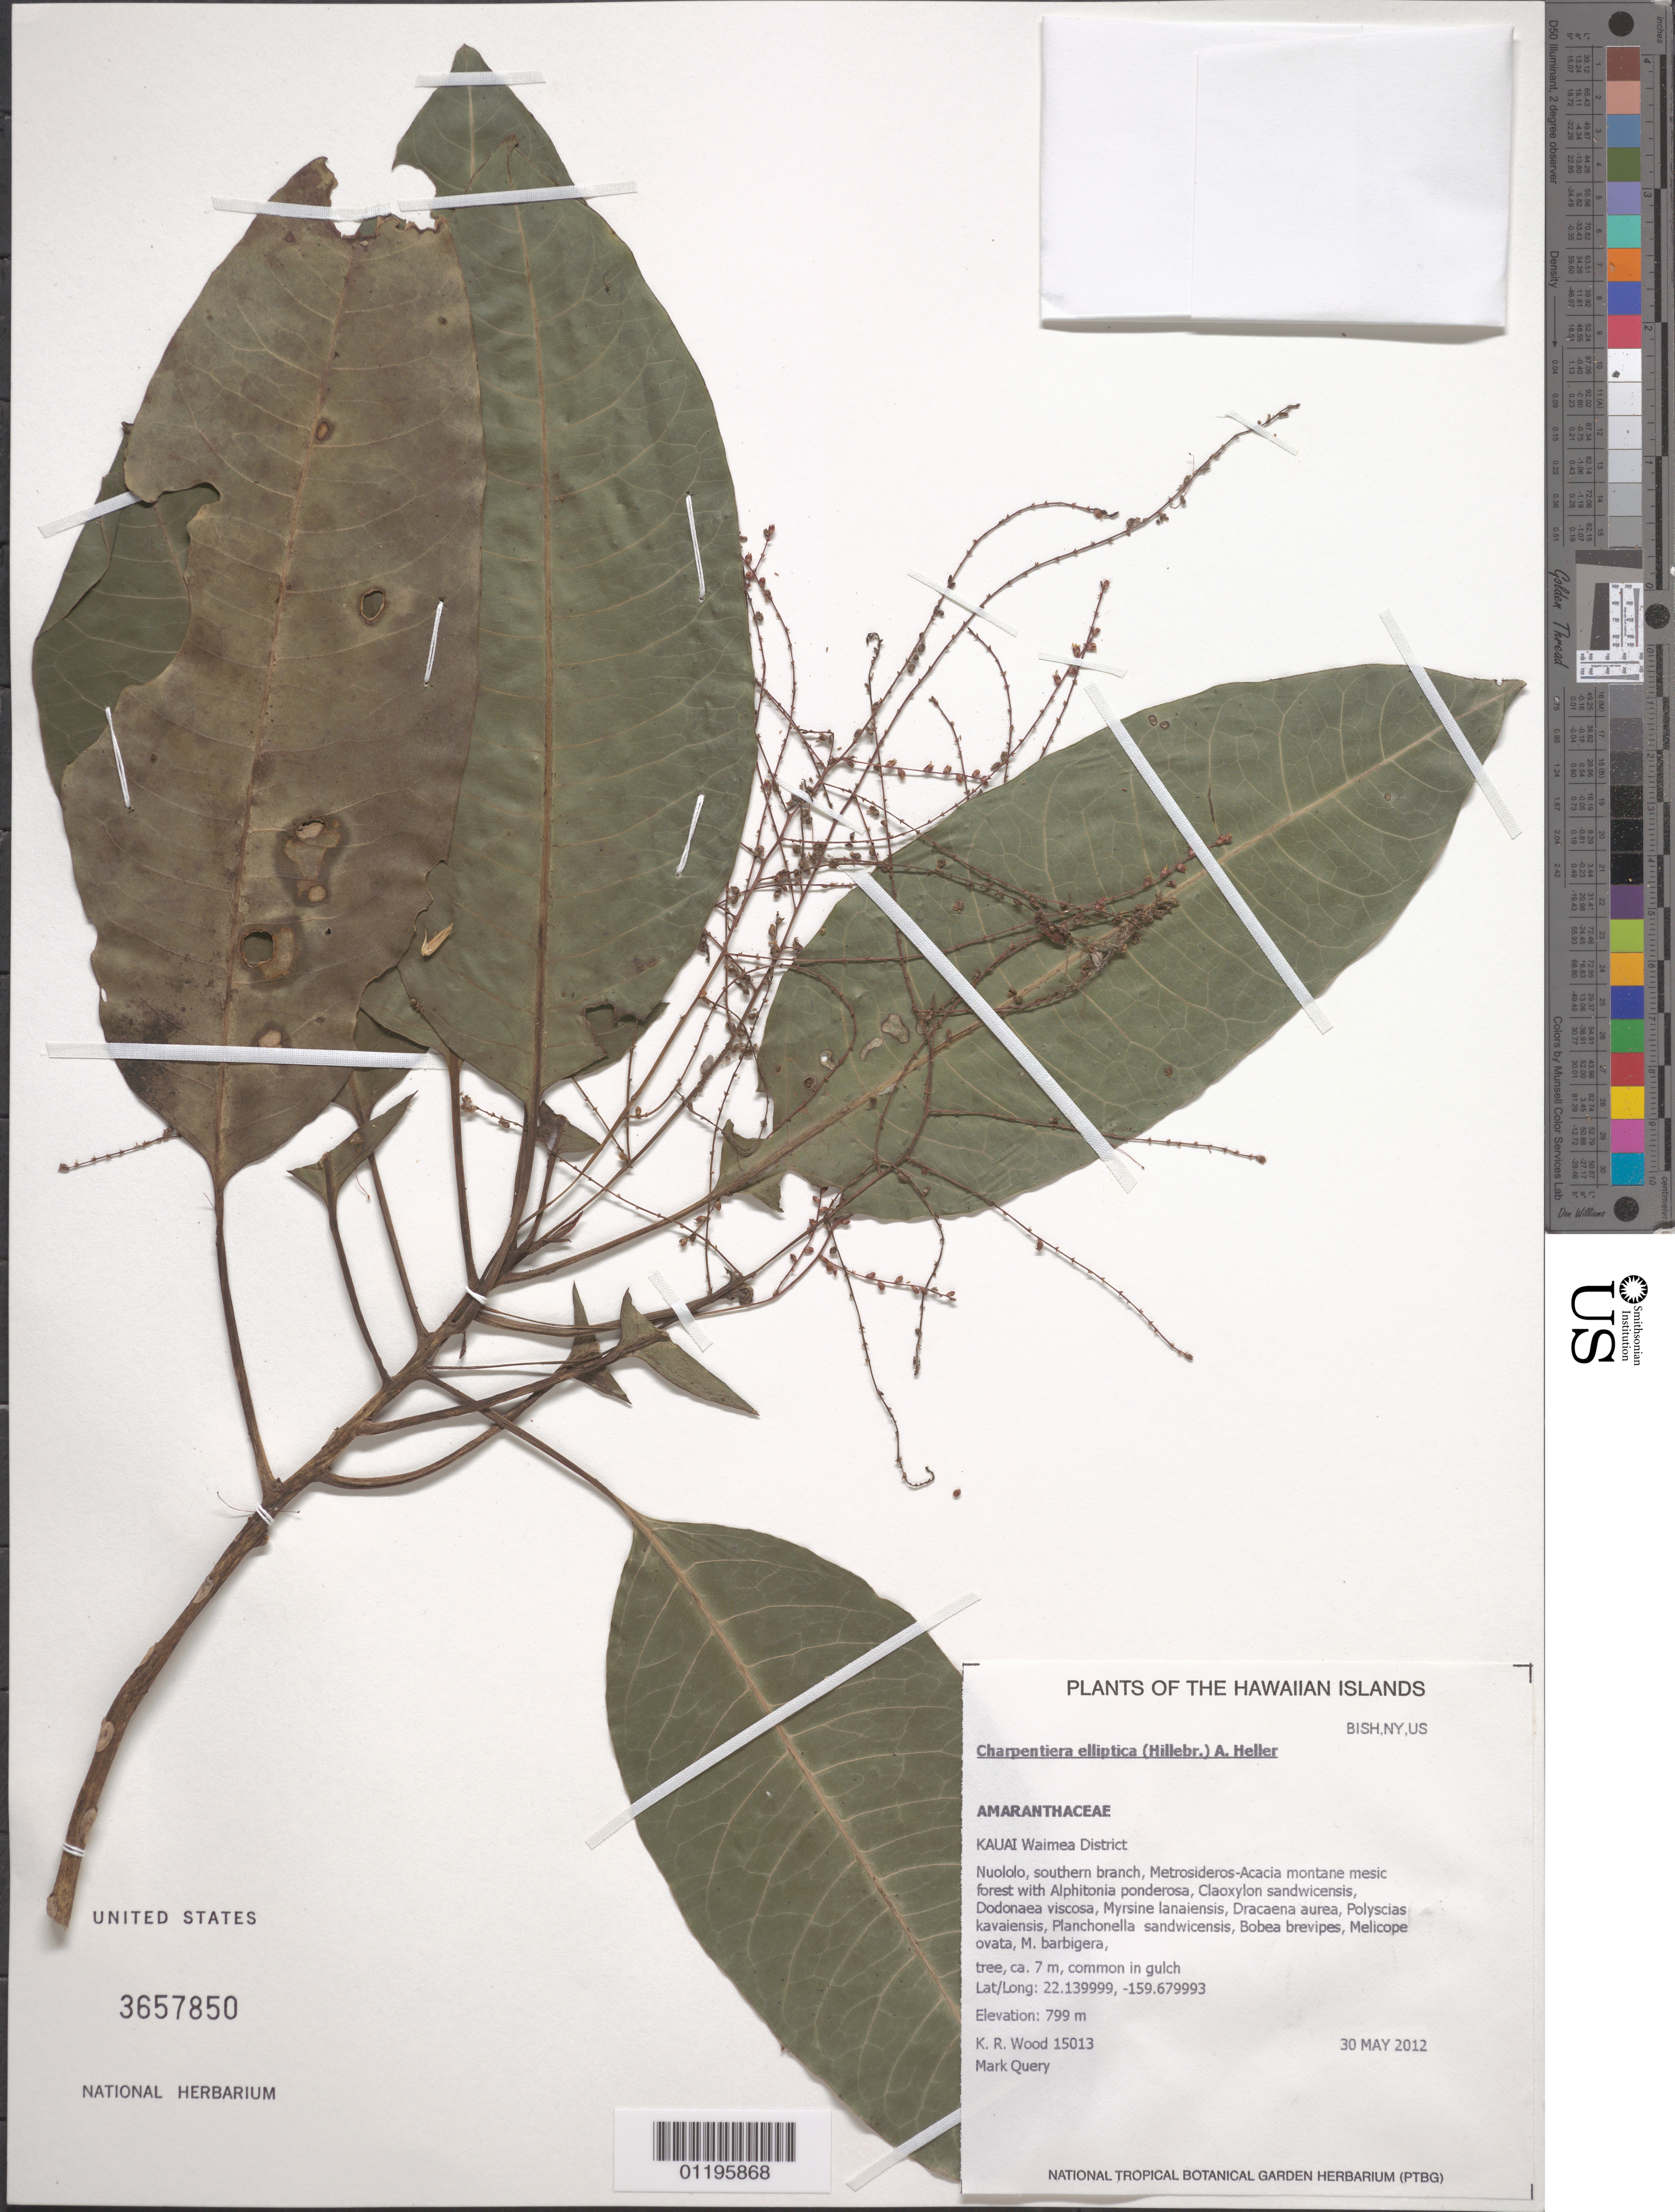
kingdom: Plantae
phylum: Tracheophyta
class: Magnoliopsida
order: Caryophyllales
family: Amaranthaceae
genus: Charpentiera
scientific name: Charpentiera elliptica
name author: (Hillebr.) A. Heller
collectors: K. R. Wood & M. Query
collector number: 15013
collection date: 2012-05-30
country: United States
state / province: Hawaii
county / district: Kauai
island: Kaua'i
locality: Waimea District, Nuololo, southern branch.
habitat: Montane mesic forest.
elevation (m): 799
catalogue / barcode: US 3657850